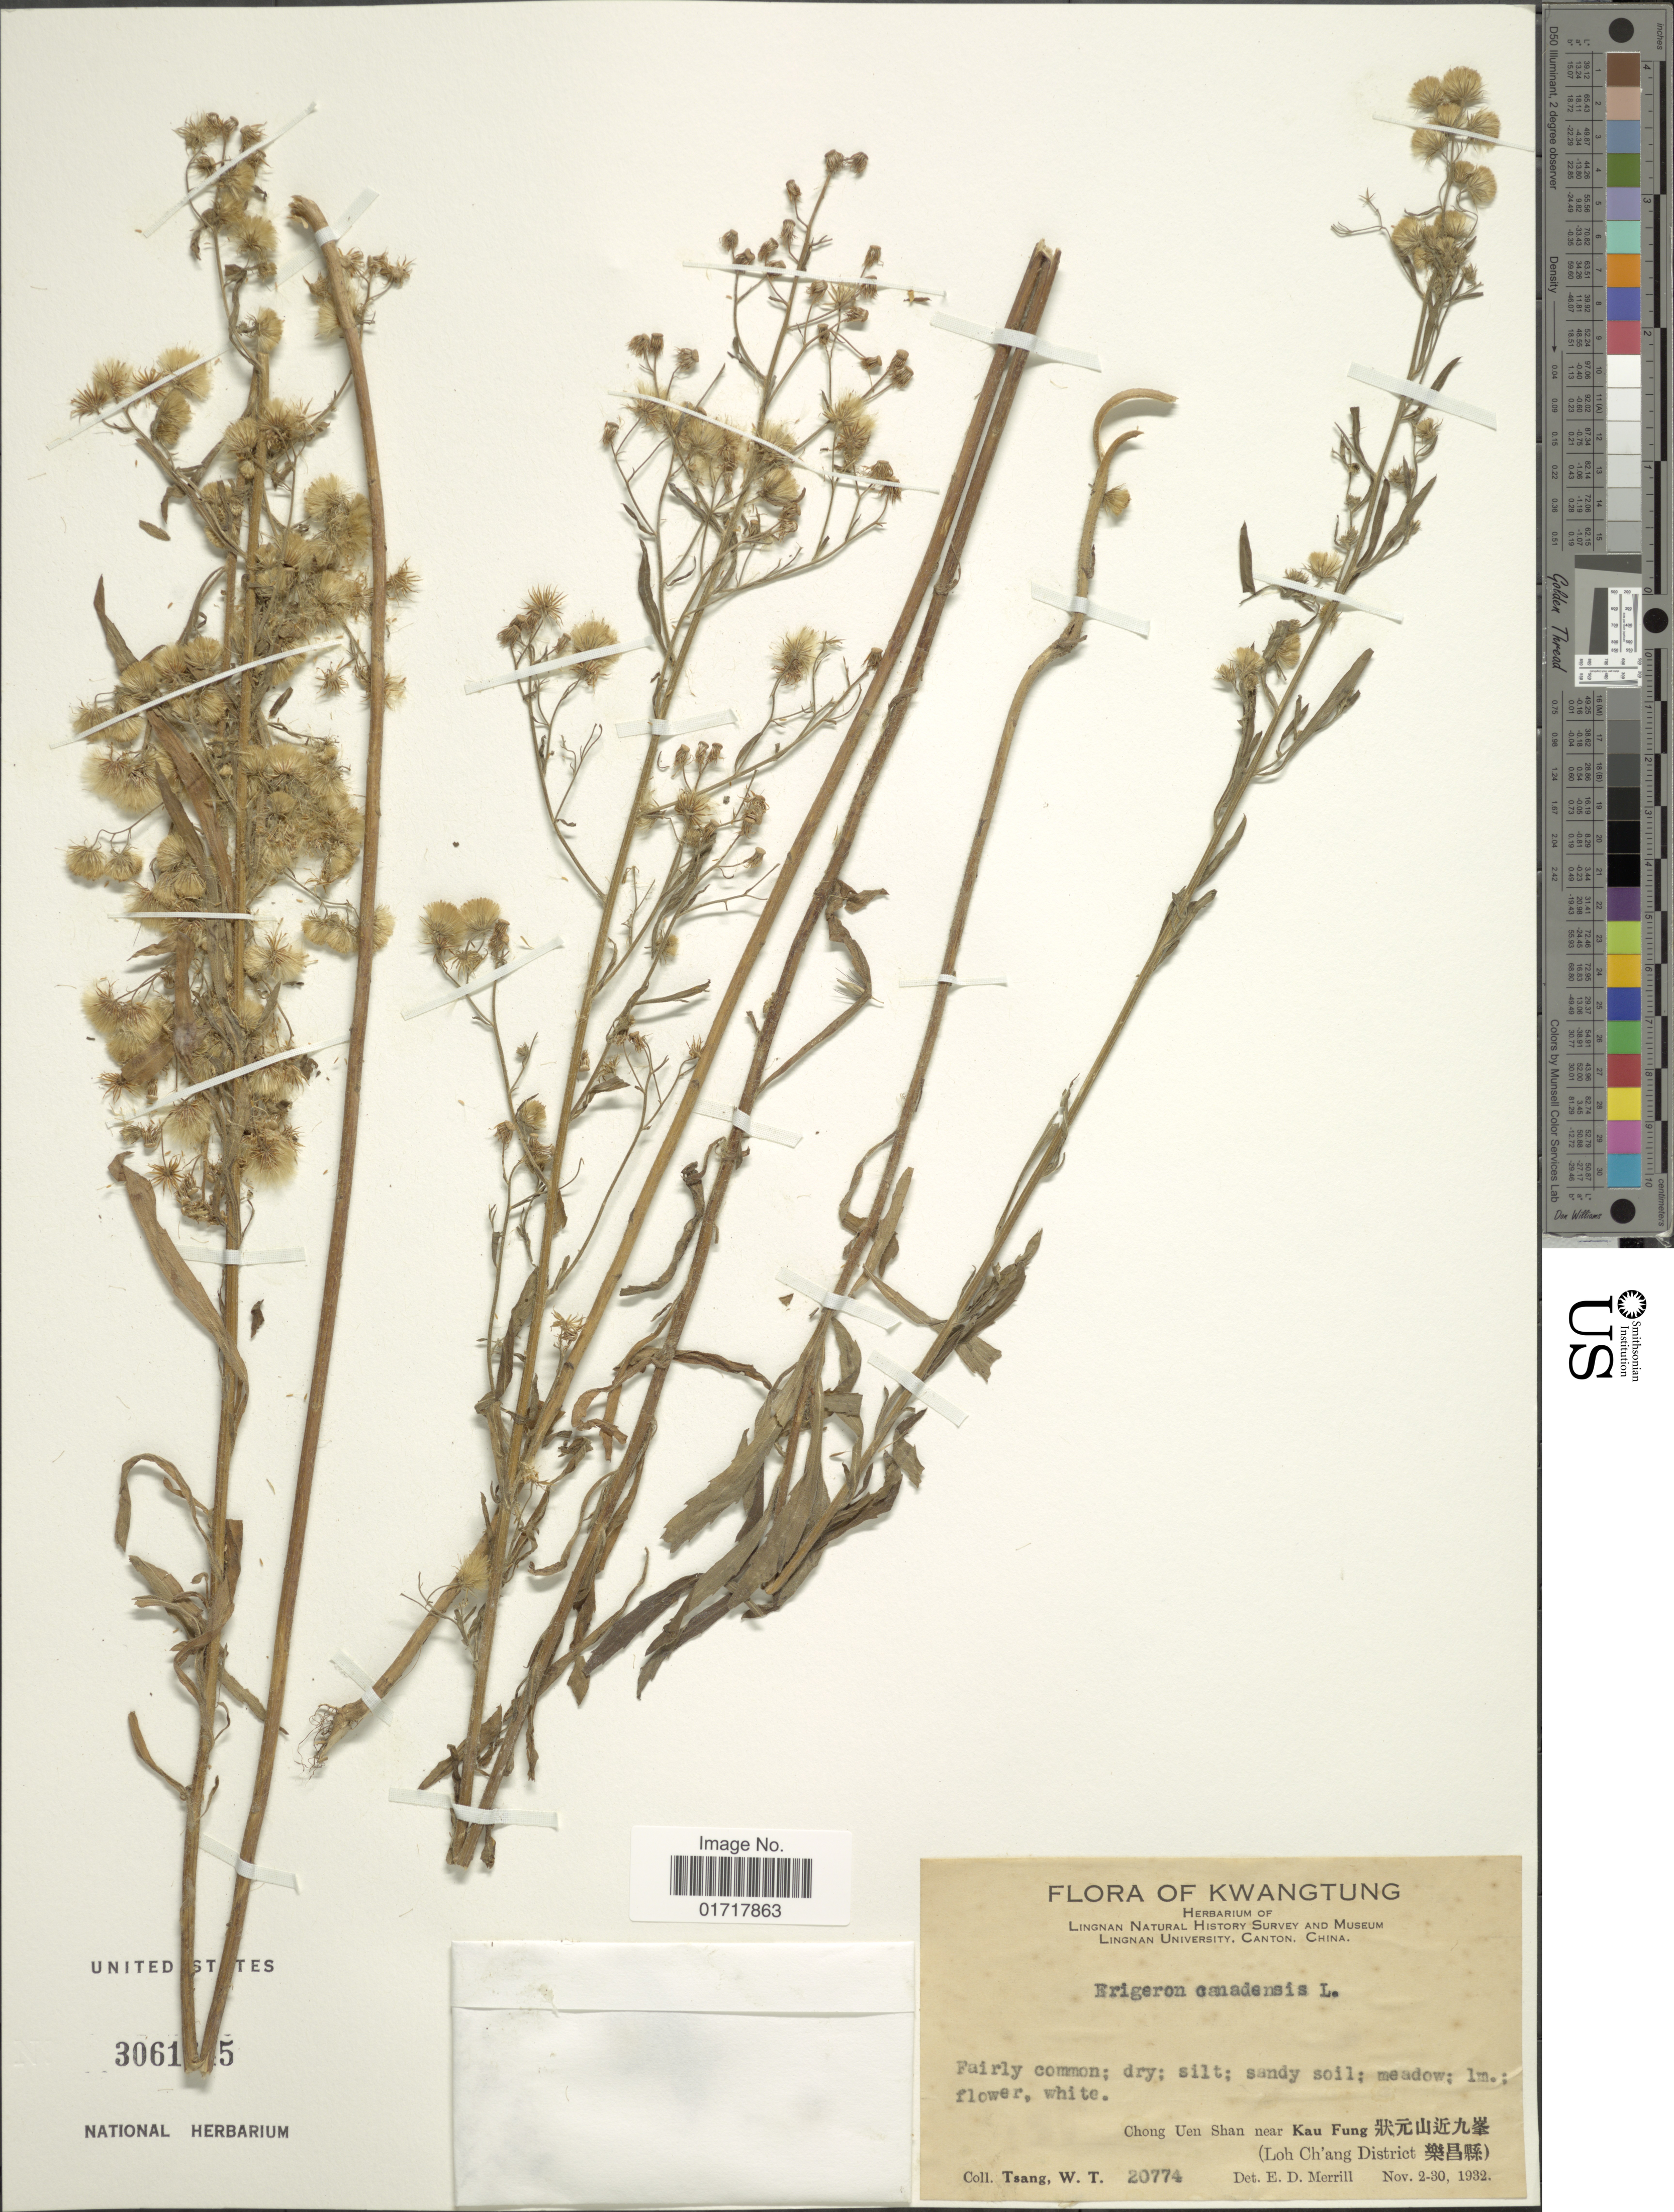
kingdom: Plantae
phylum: Tracheophyta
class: Magnoliopsida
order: Asterales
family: Asteraceae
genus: Conyza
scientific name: Conyza bonariensis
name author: (L.) Cronq.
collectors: W. T. Tsang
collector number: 20774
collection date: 1932-11-02/1932-11-30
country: China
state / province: Guangdong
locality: Loh Ch'ang District